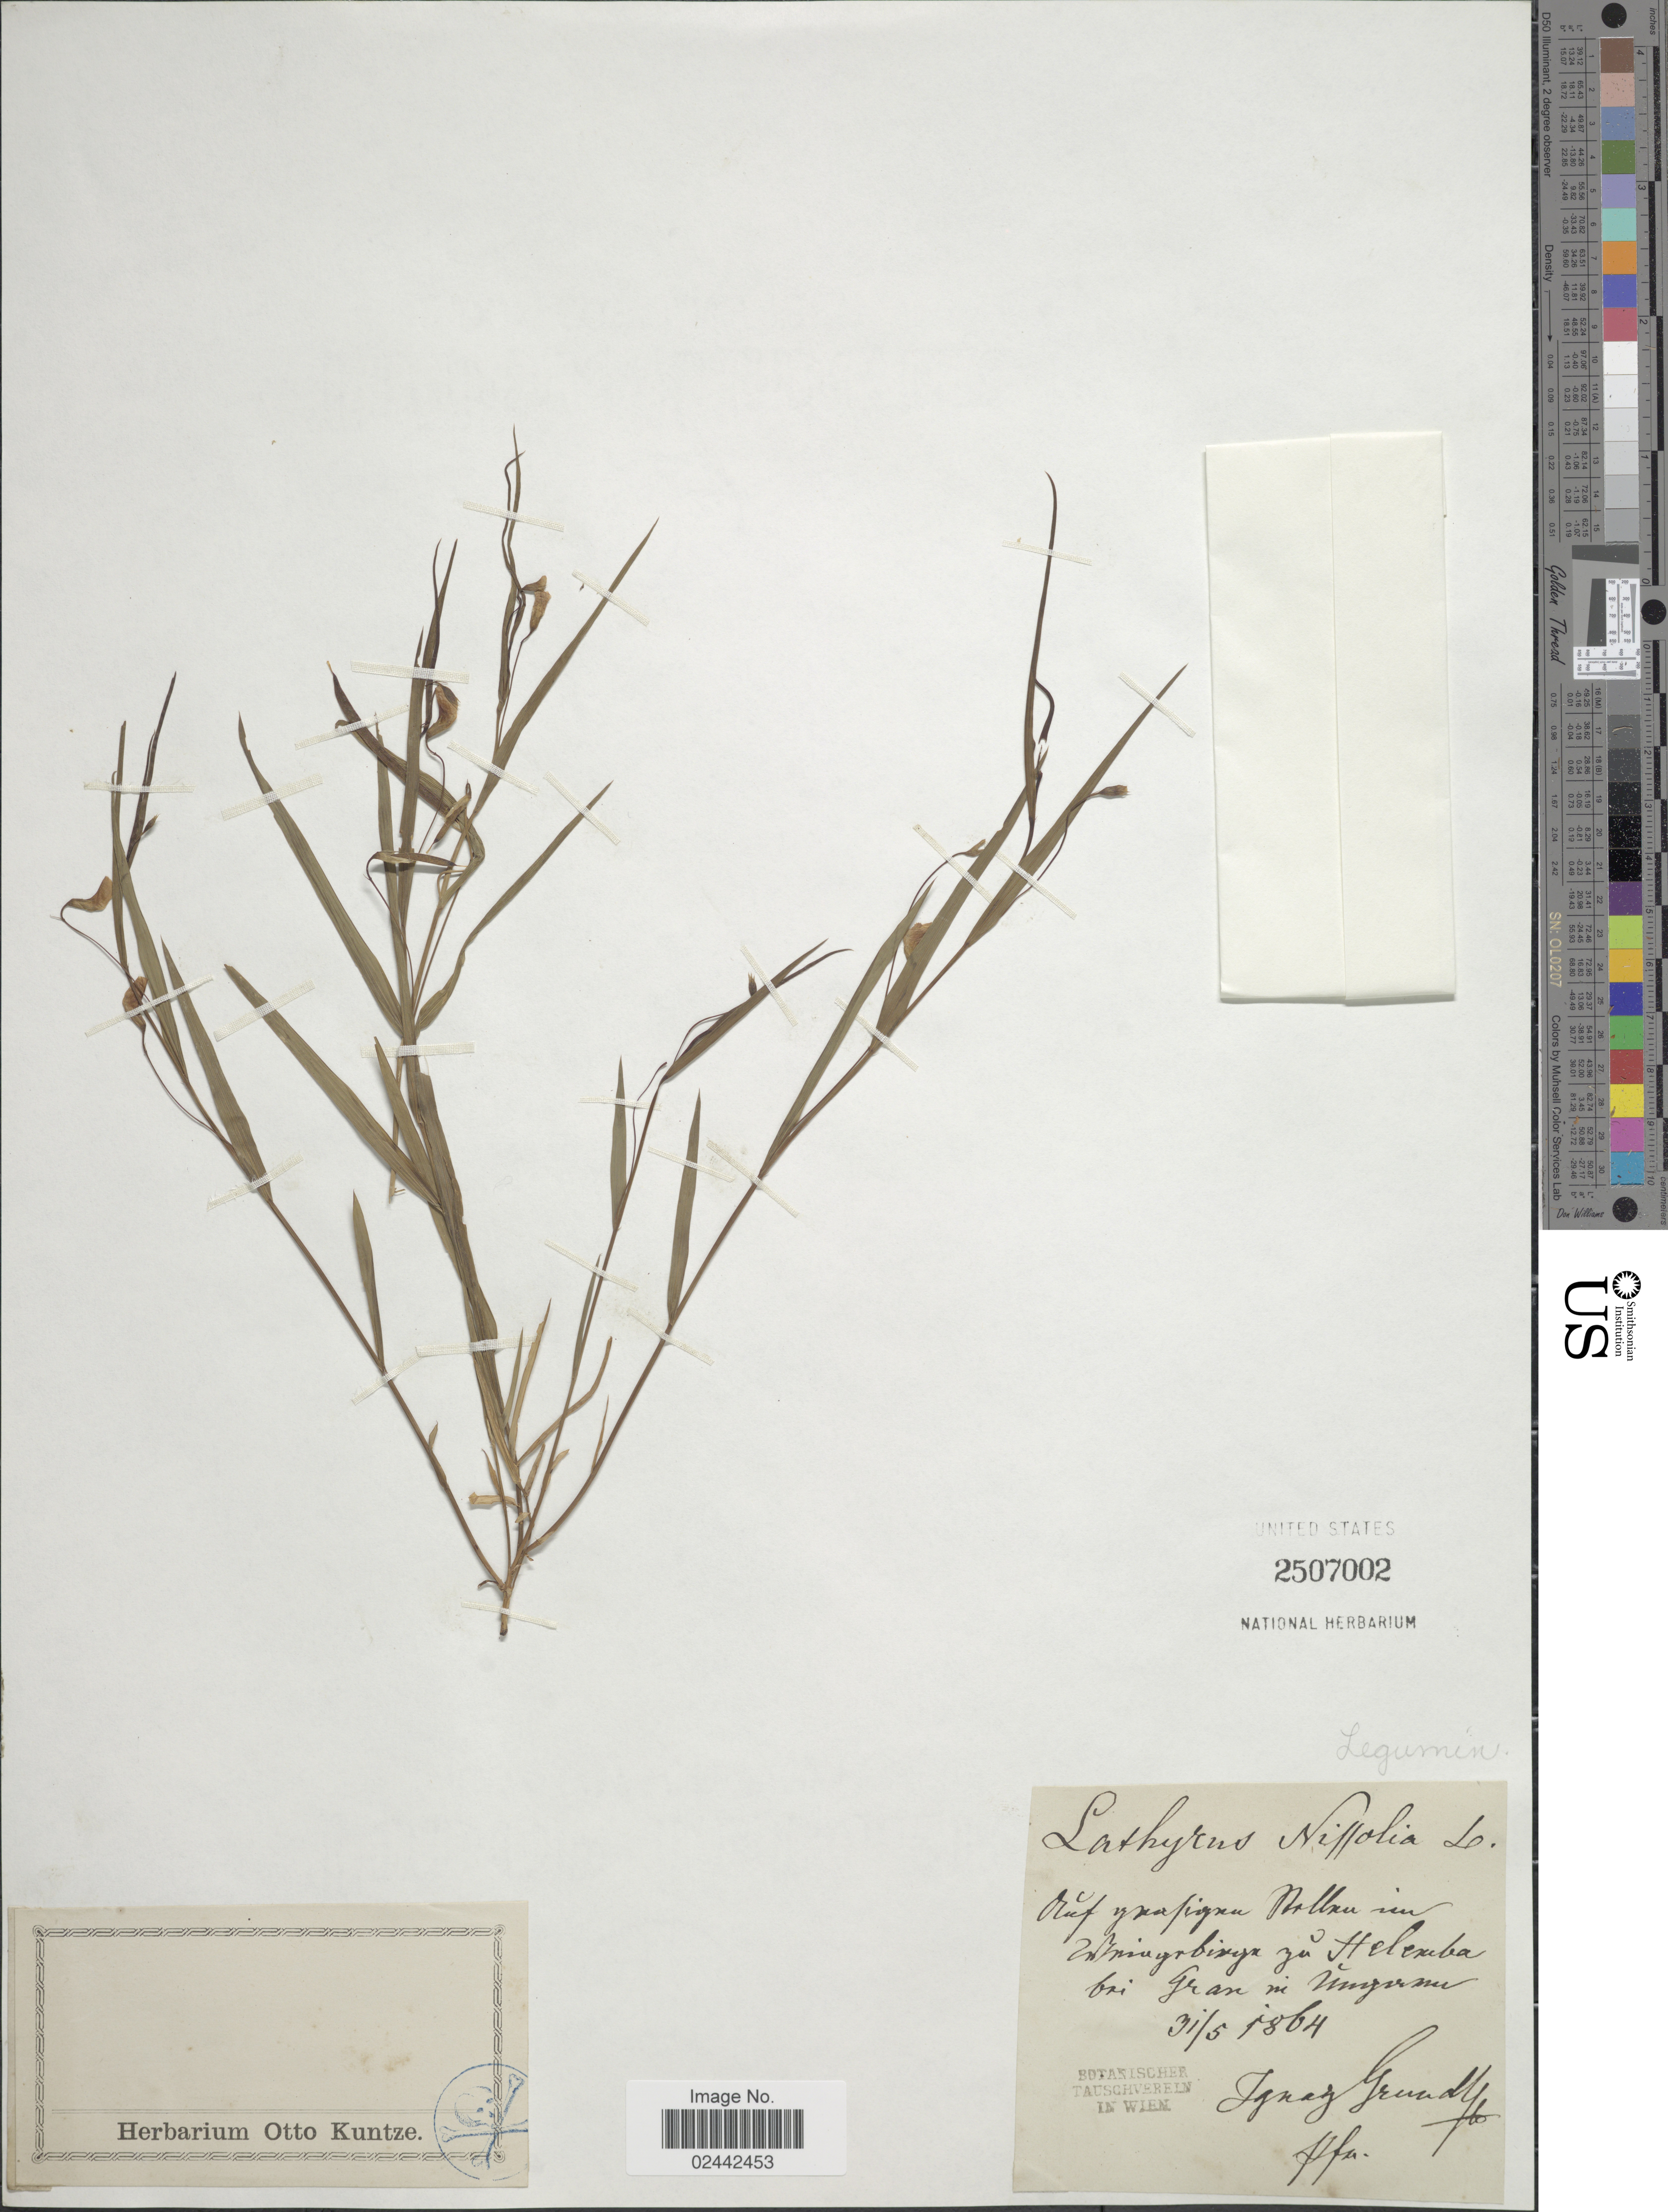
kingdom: Plantae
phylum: Tracheophyta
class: Magnoliopsida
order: Fabales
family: Fabaceae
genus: Lathyrus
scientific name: Lathyrus nissolia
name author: L.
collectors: I. Grundl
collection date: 1864-05-31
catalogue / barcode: US 2507002